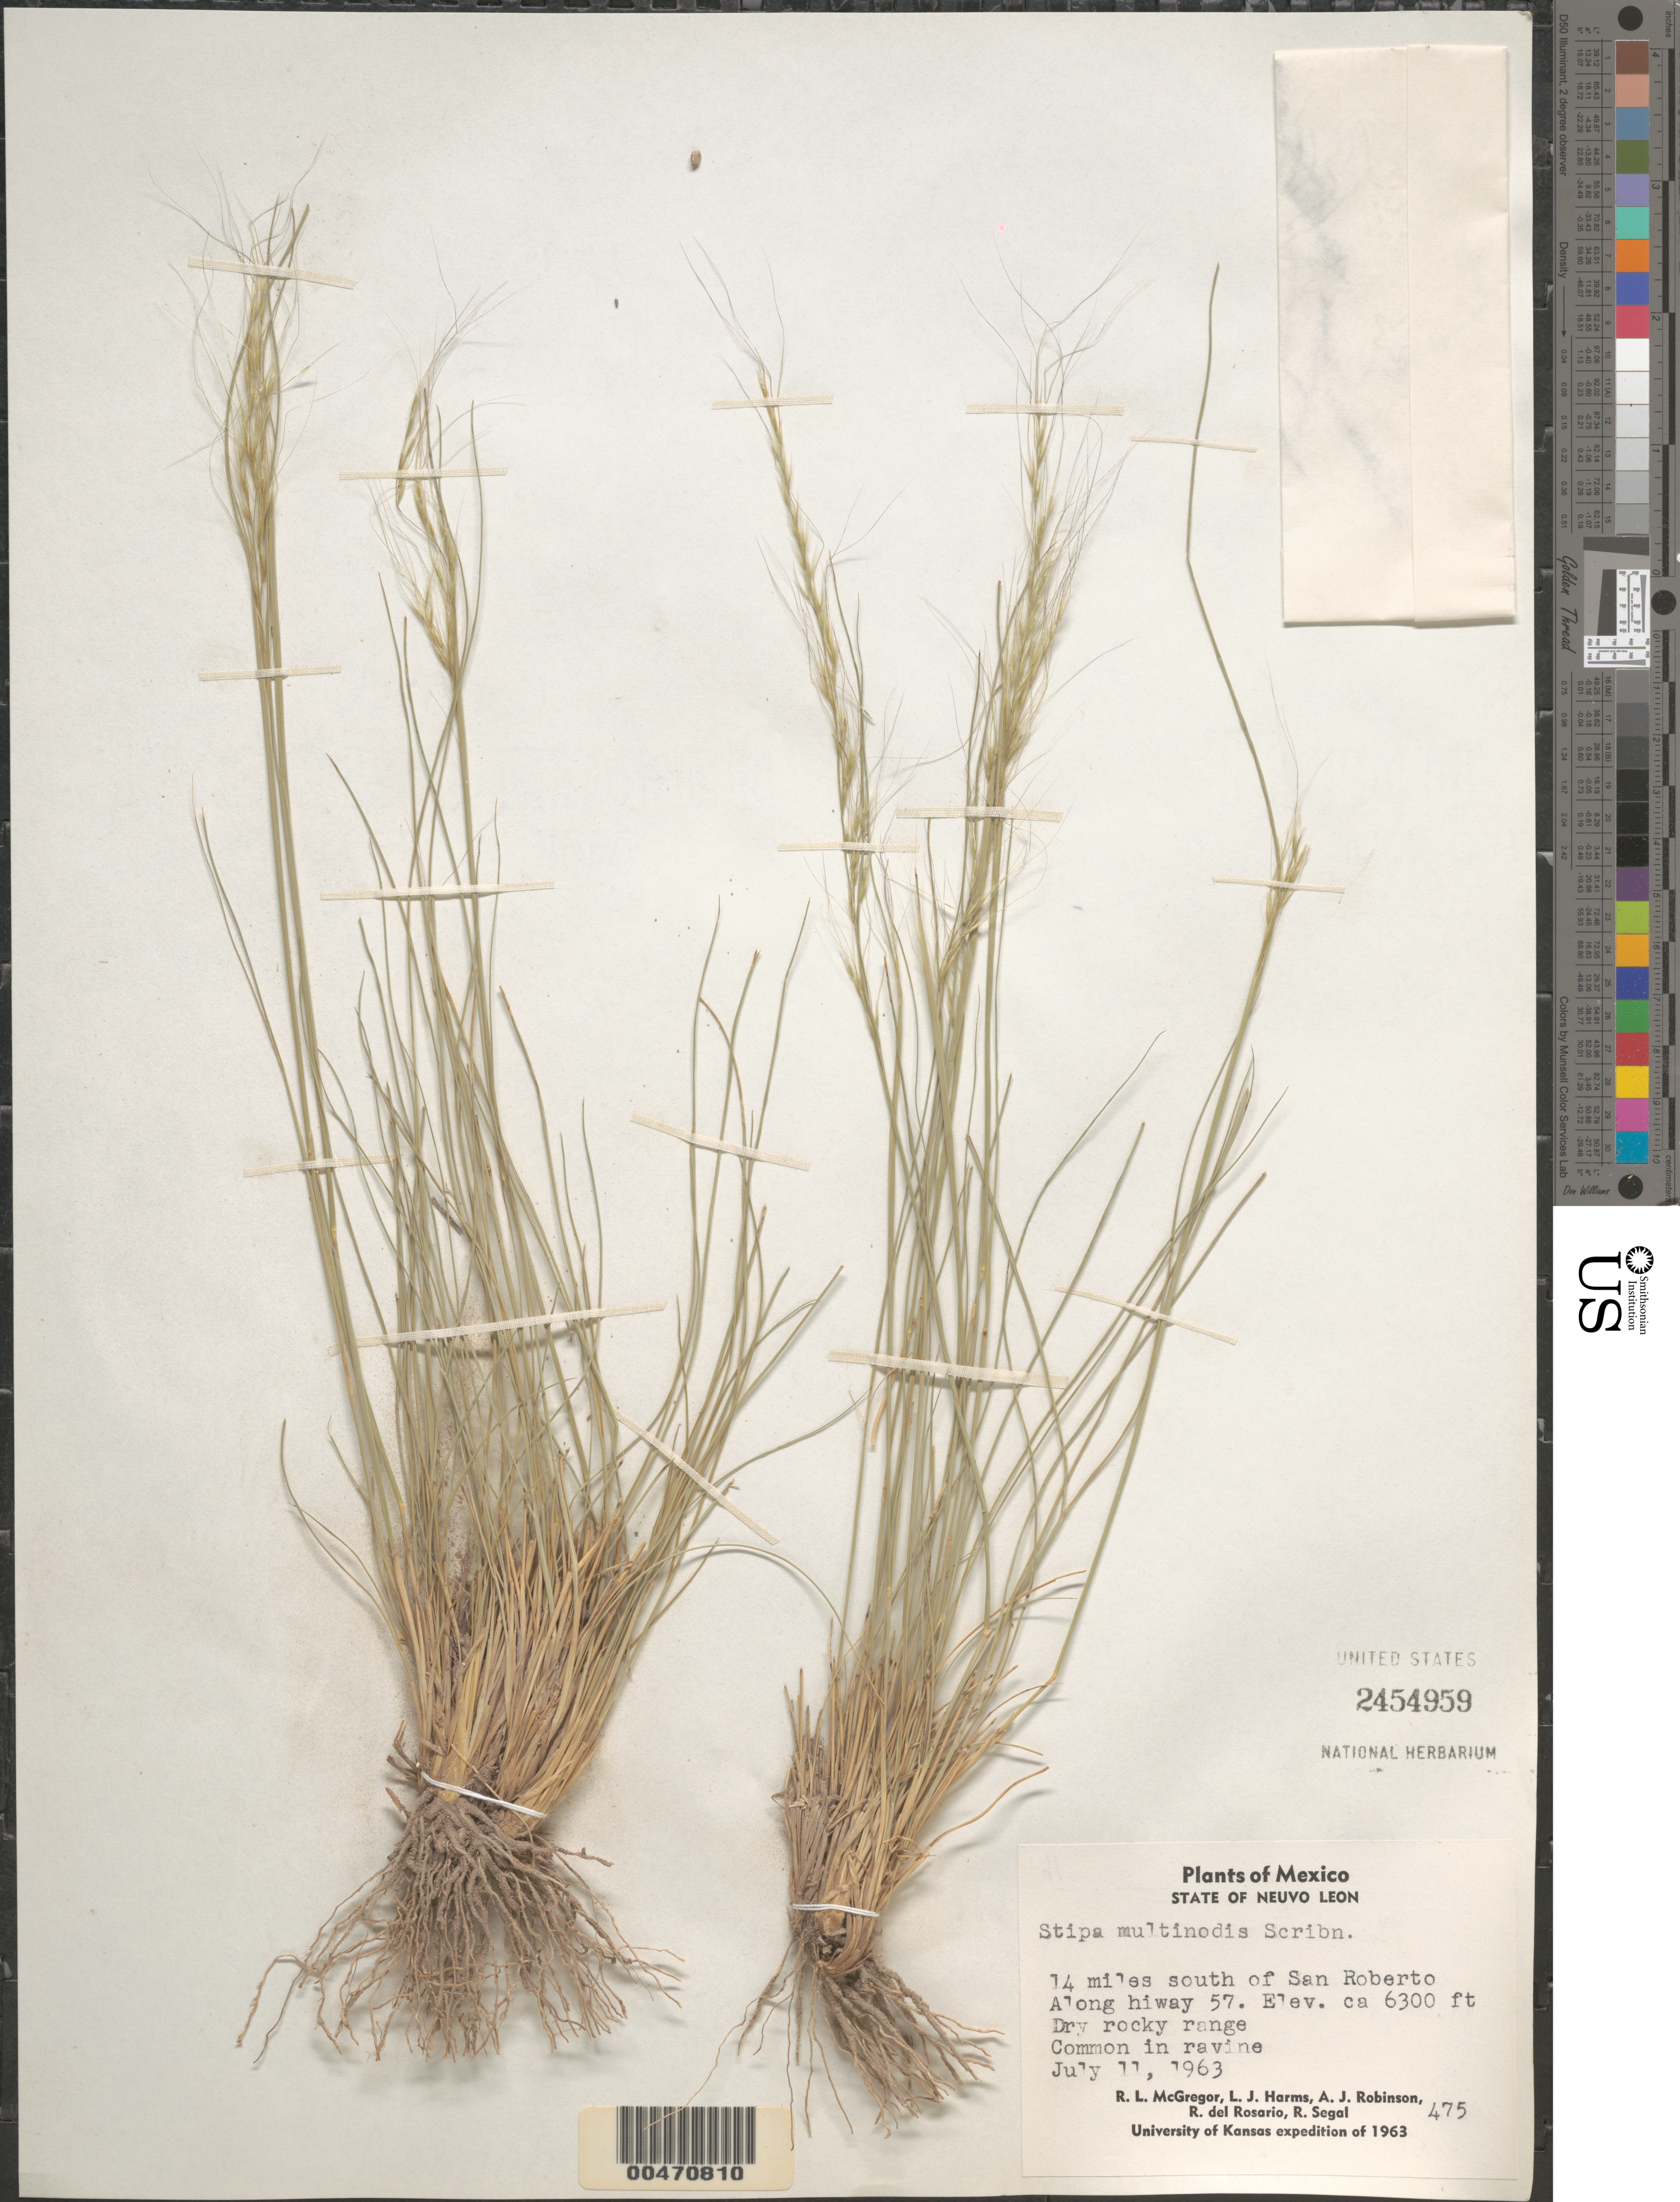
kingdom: Plantae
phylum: Tracheophyta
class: Liliopsida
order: Poales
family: Poaceae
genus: Stipa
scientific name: Stipa multinodis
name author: Scribn. ex W.J. Beal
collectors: R. McGregor, L. Harms, A. J. Robinson & R. Segal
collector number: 475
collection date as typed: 11 Jul 1963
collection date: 1963-07-11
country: Mexico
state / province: Nuevo León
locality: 14 mi S of San Roberto, along hwy 57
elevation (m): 1920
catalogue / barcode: US 2454959